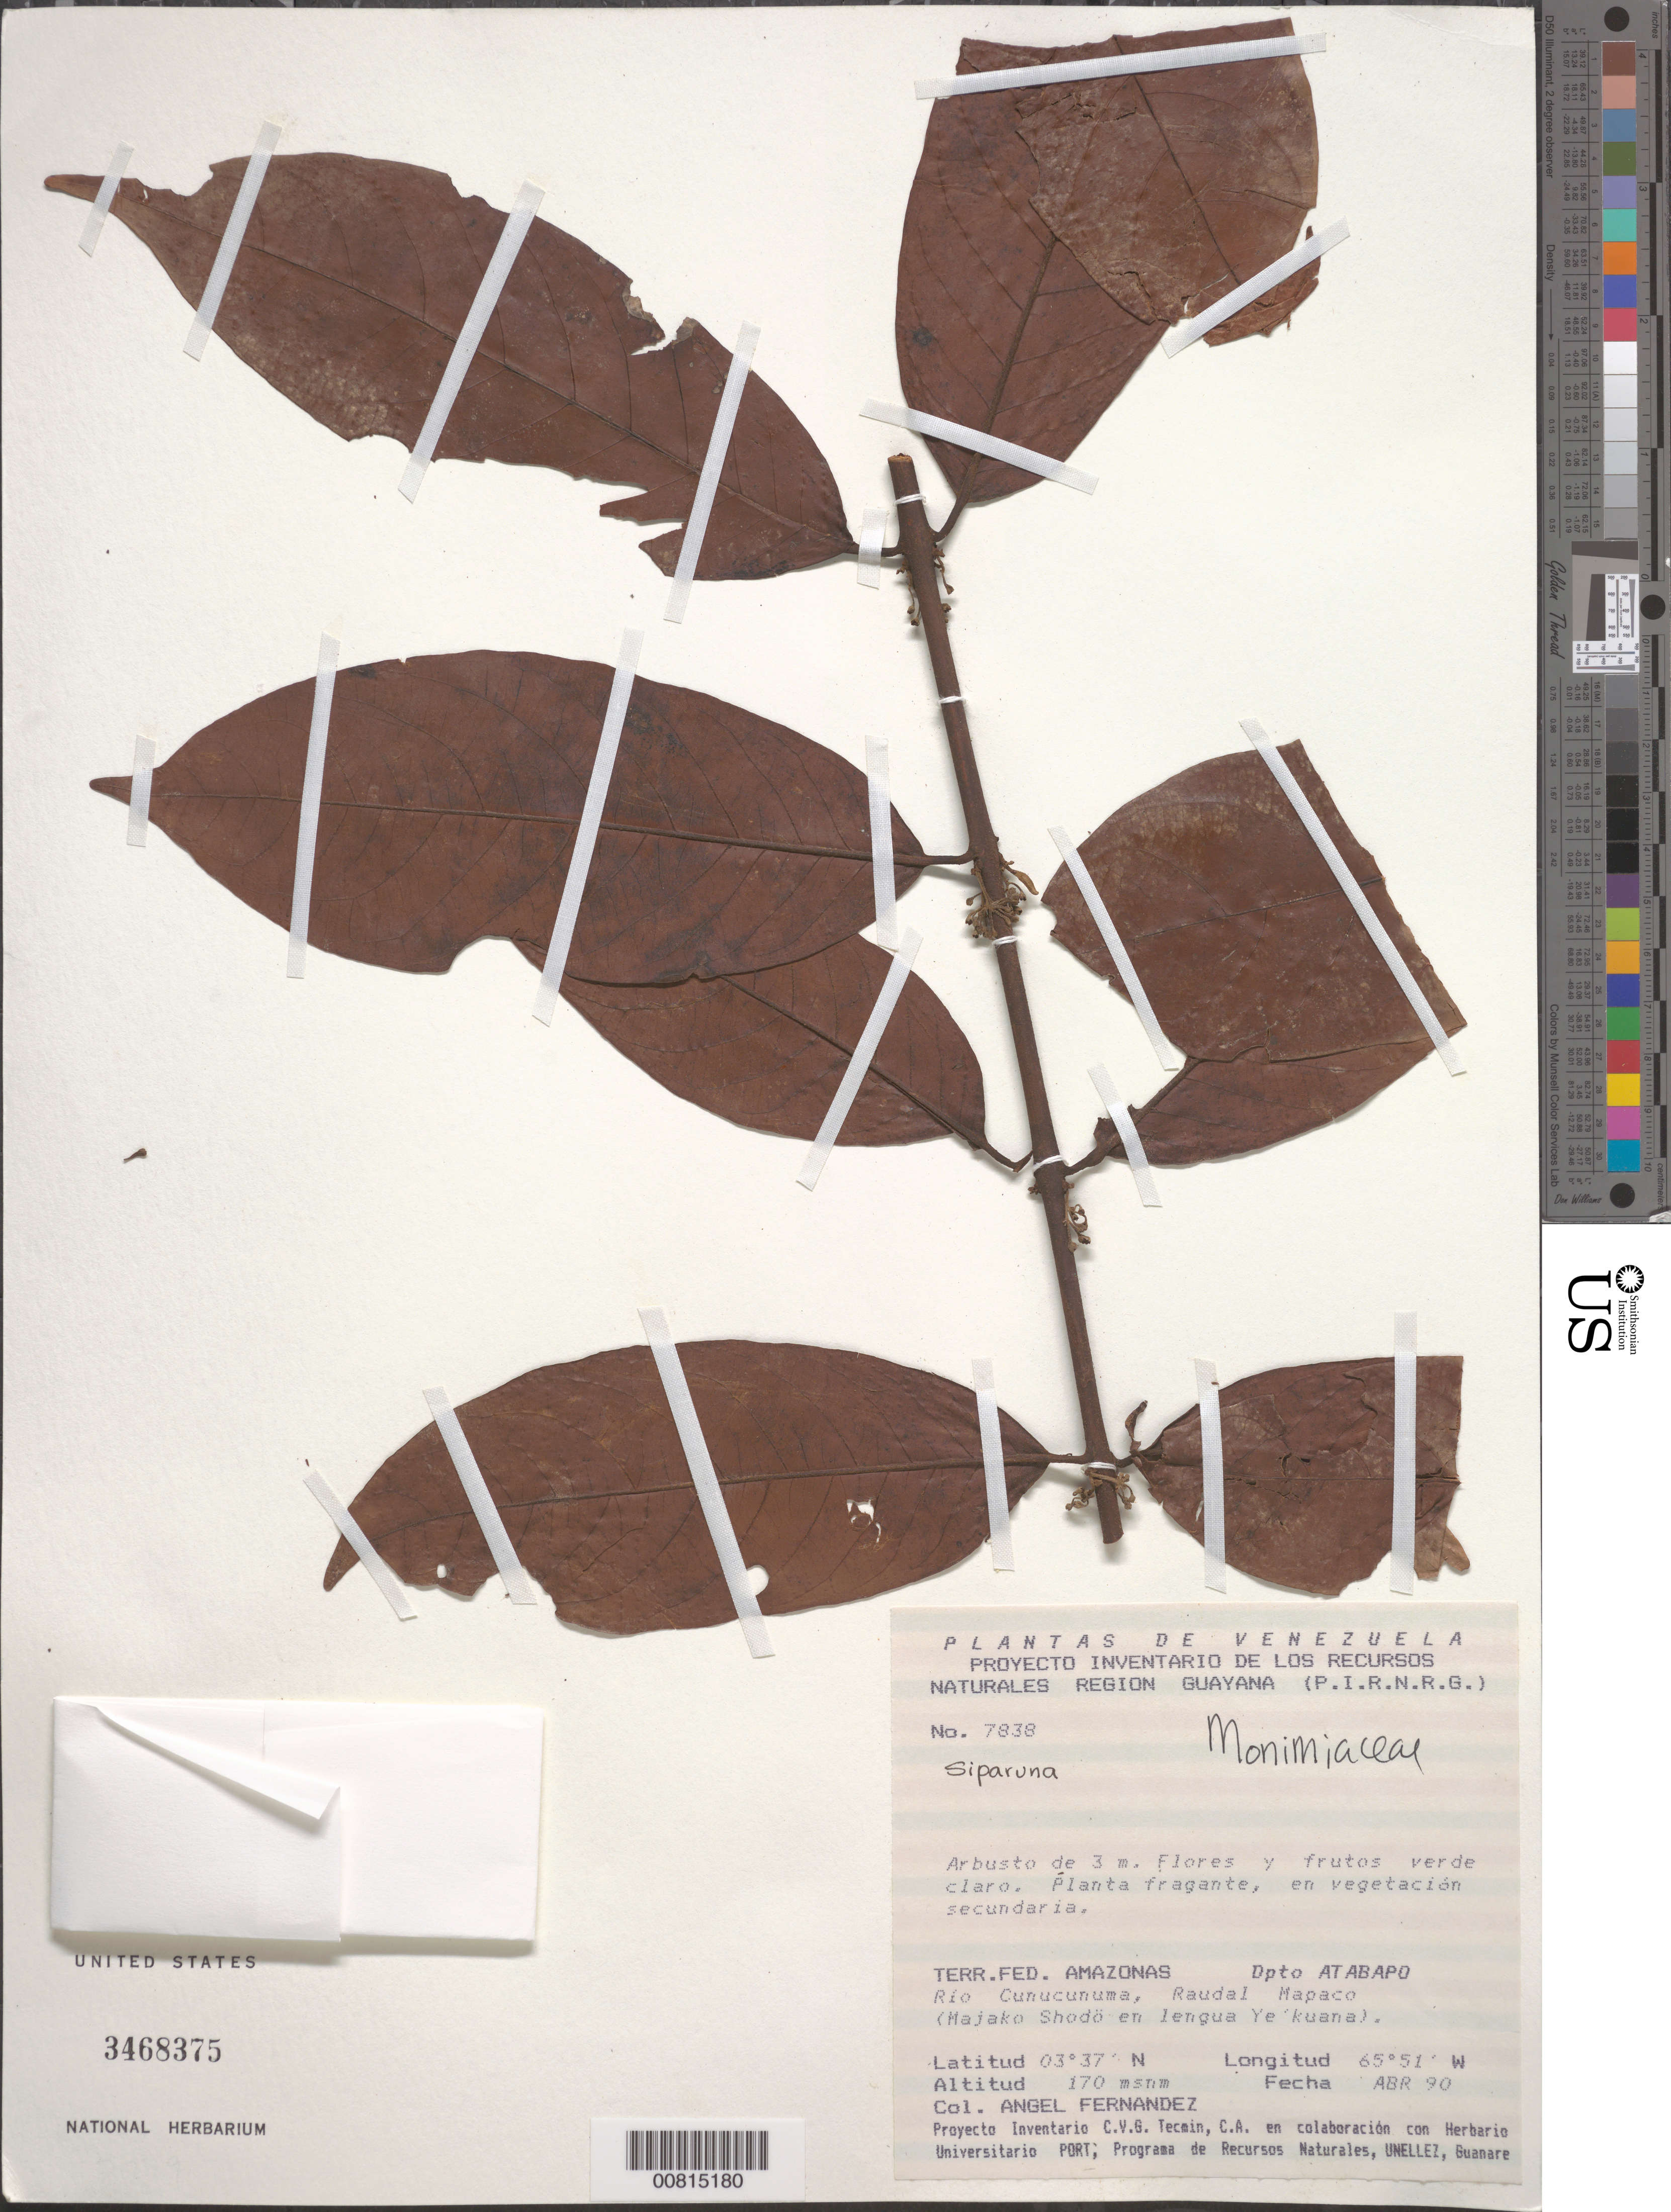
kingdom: Plantae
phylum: Tracheophyta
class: Magnoliopsida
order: Laurales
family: Siparunaceae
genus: Siparuna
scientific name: Siparuna guianensis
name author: Aubl.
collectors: A. Fernández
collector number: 7838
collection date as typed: Apr-90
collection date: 1990-04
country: Venezuela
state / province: Amazonas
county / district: Atabapo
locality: Río Cunucunama, raudal Mapaco (Majako Shodö)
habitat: Secondary vegetation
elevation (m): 170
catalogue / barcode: US 3468375